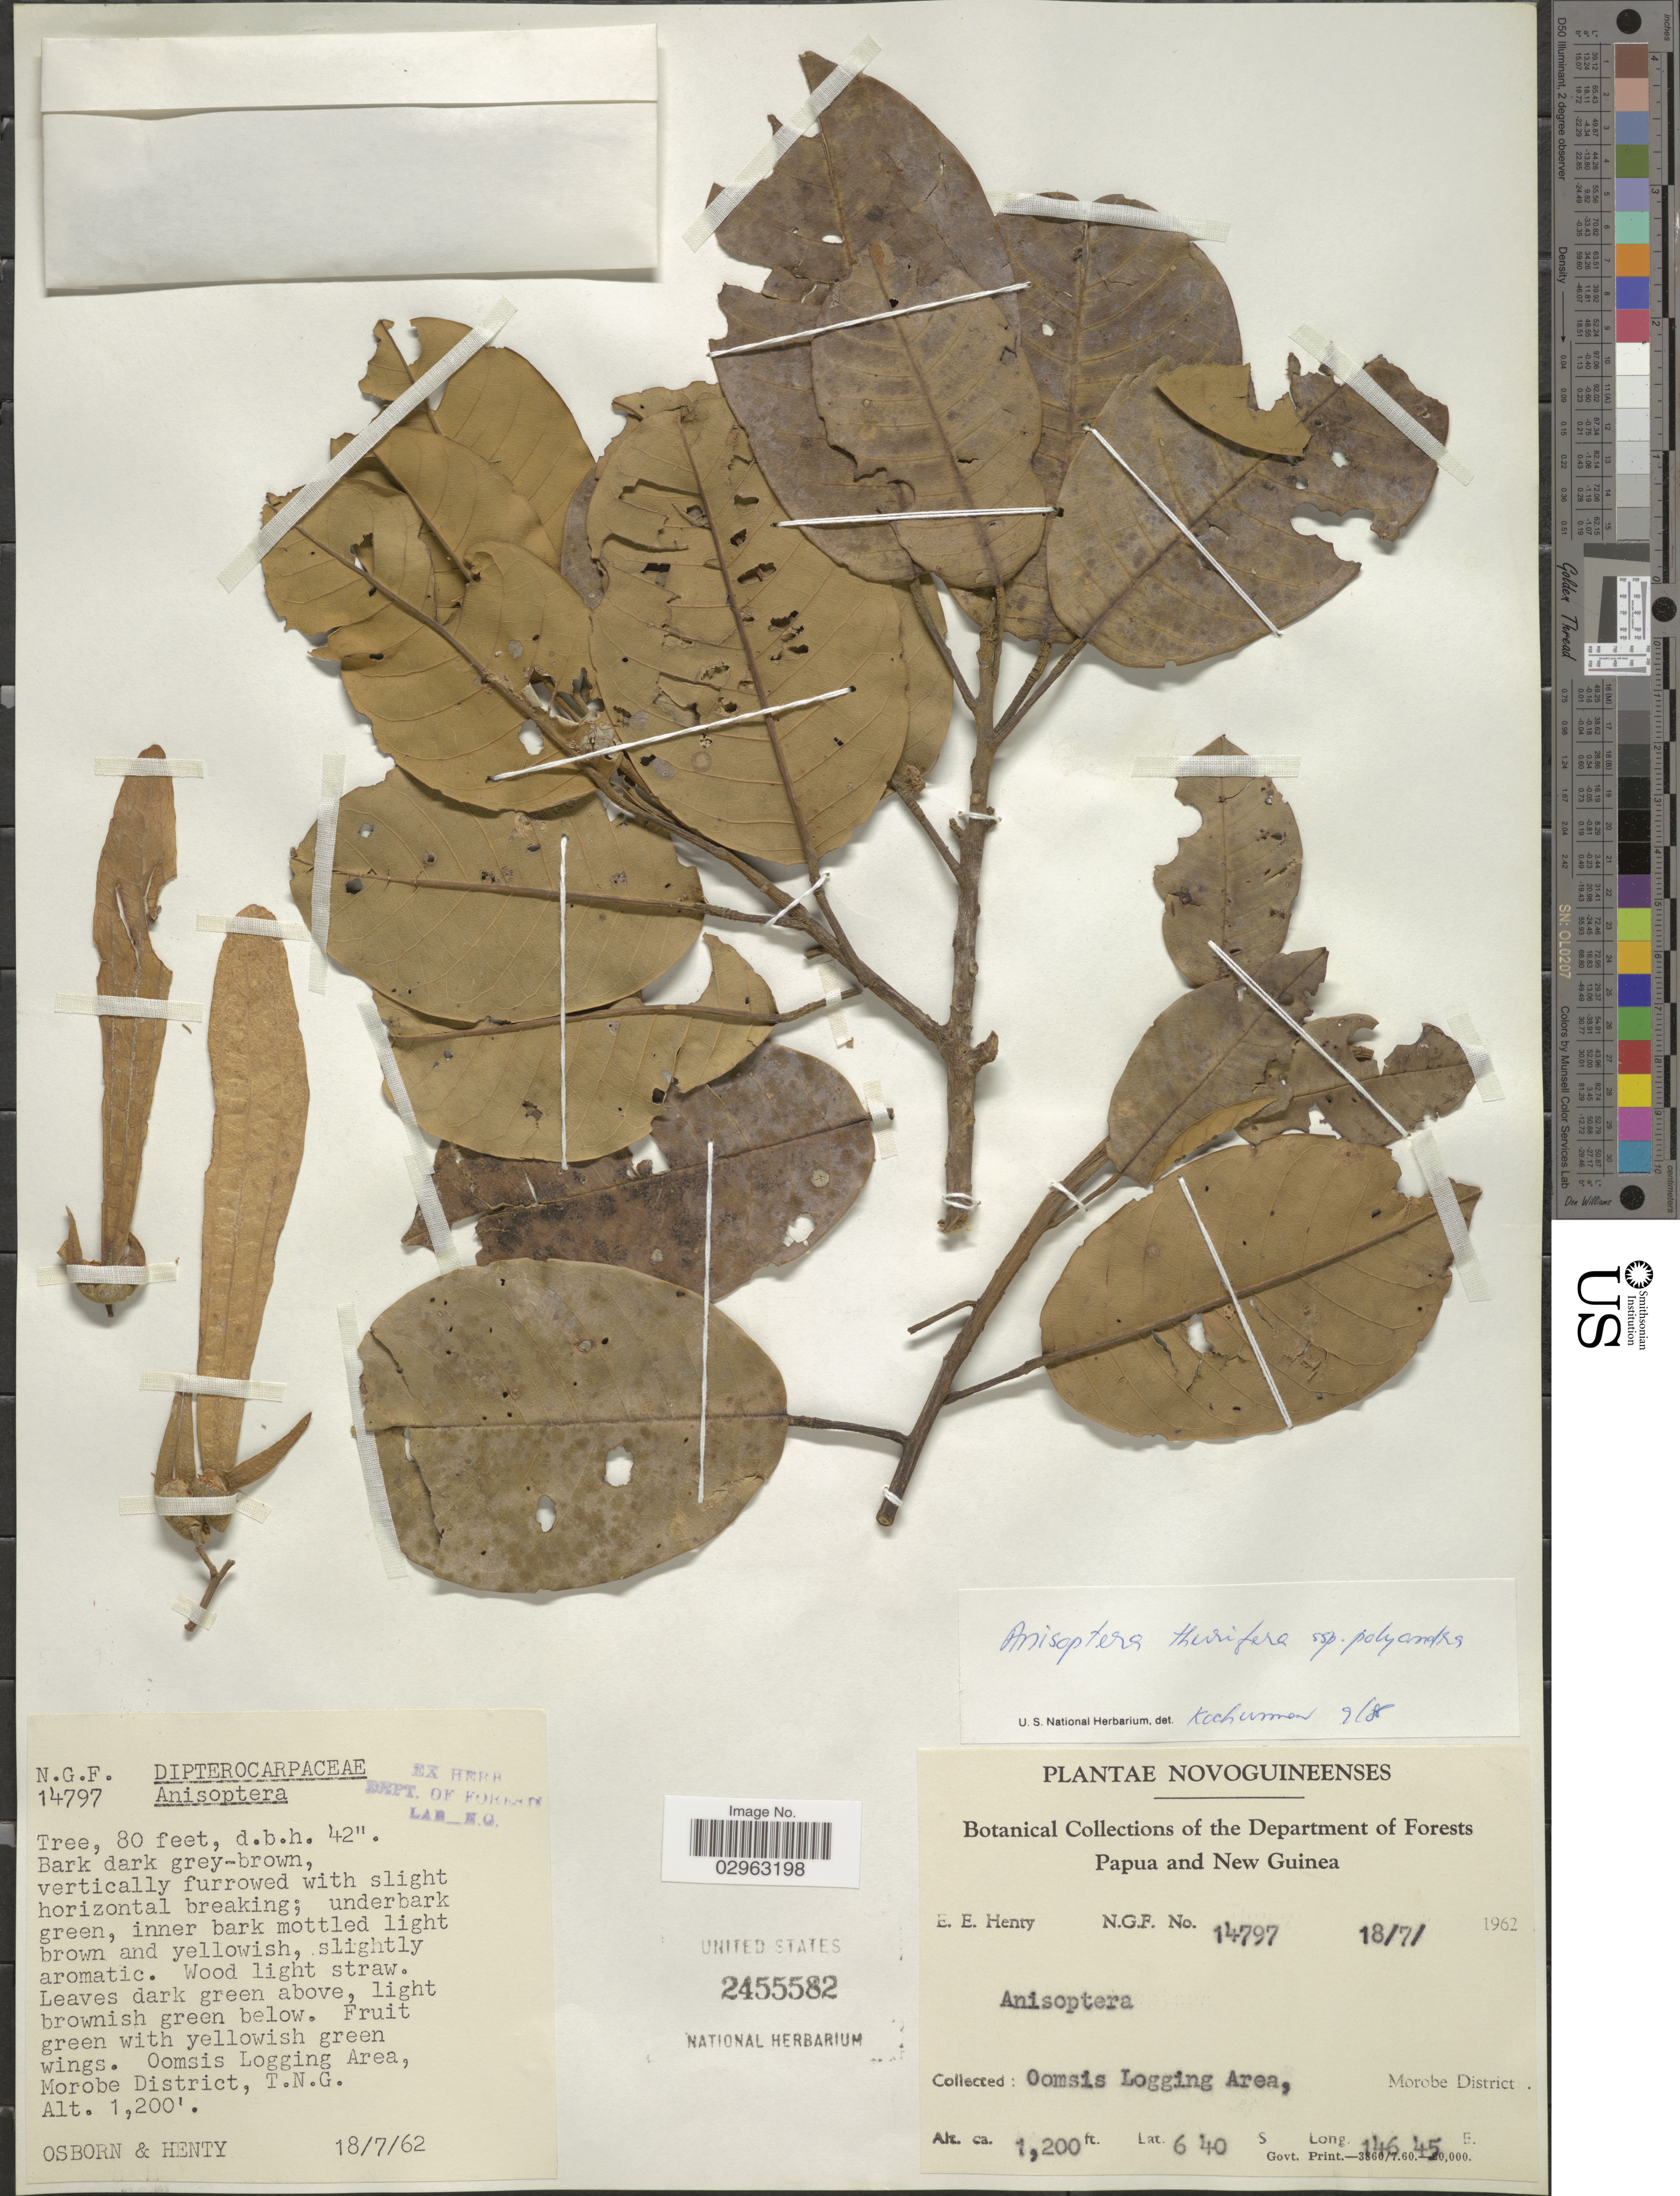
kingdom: Plantae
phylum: Tracheophyta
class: Magnoliopsida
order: Malvales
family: Dipterocarpaceae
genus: Anisoptera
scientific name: Anisoptera thurifera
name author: (Blanco) Blume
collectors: -- Osborn & E. Henty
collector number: NGF14797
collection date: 1962-07-18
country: Papua New Guinea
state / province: Morobe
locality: Novoguineenses, Oomsis Logging Area, Morobe District, T.N.G.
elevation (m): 366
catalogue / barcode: US 2455582